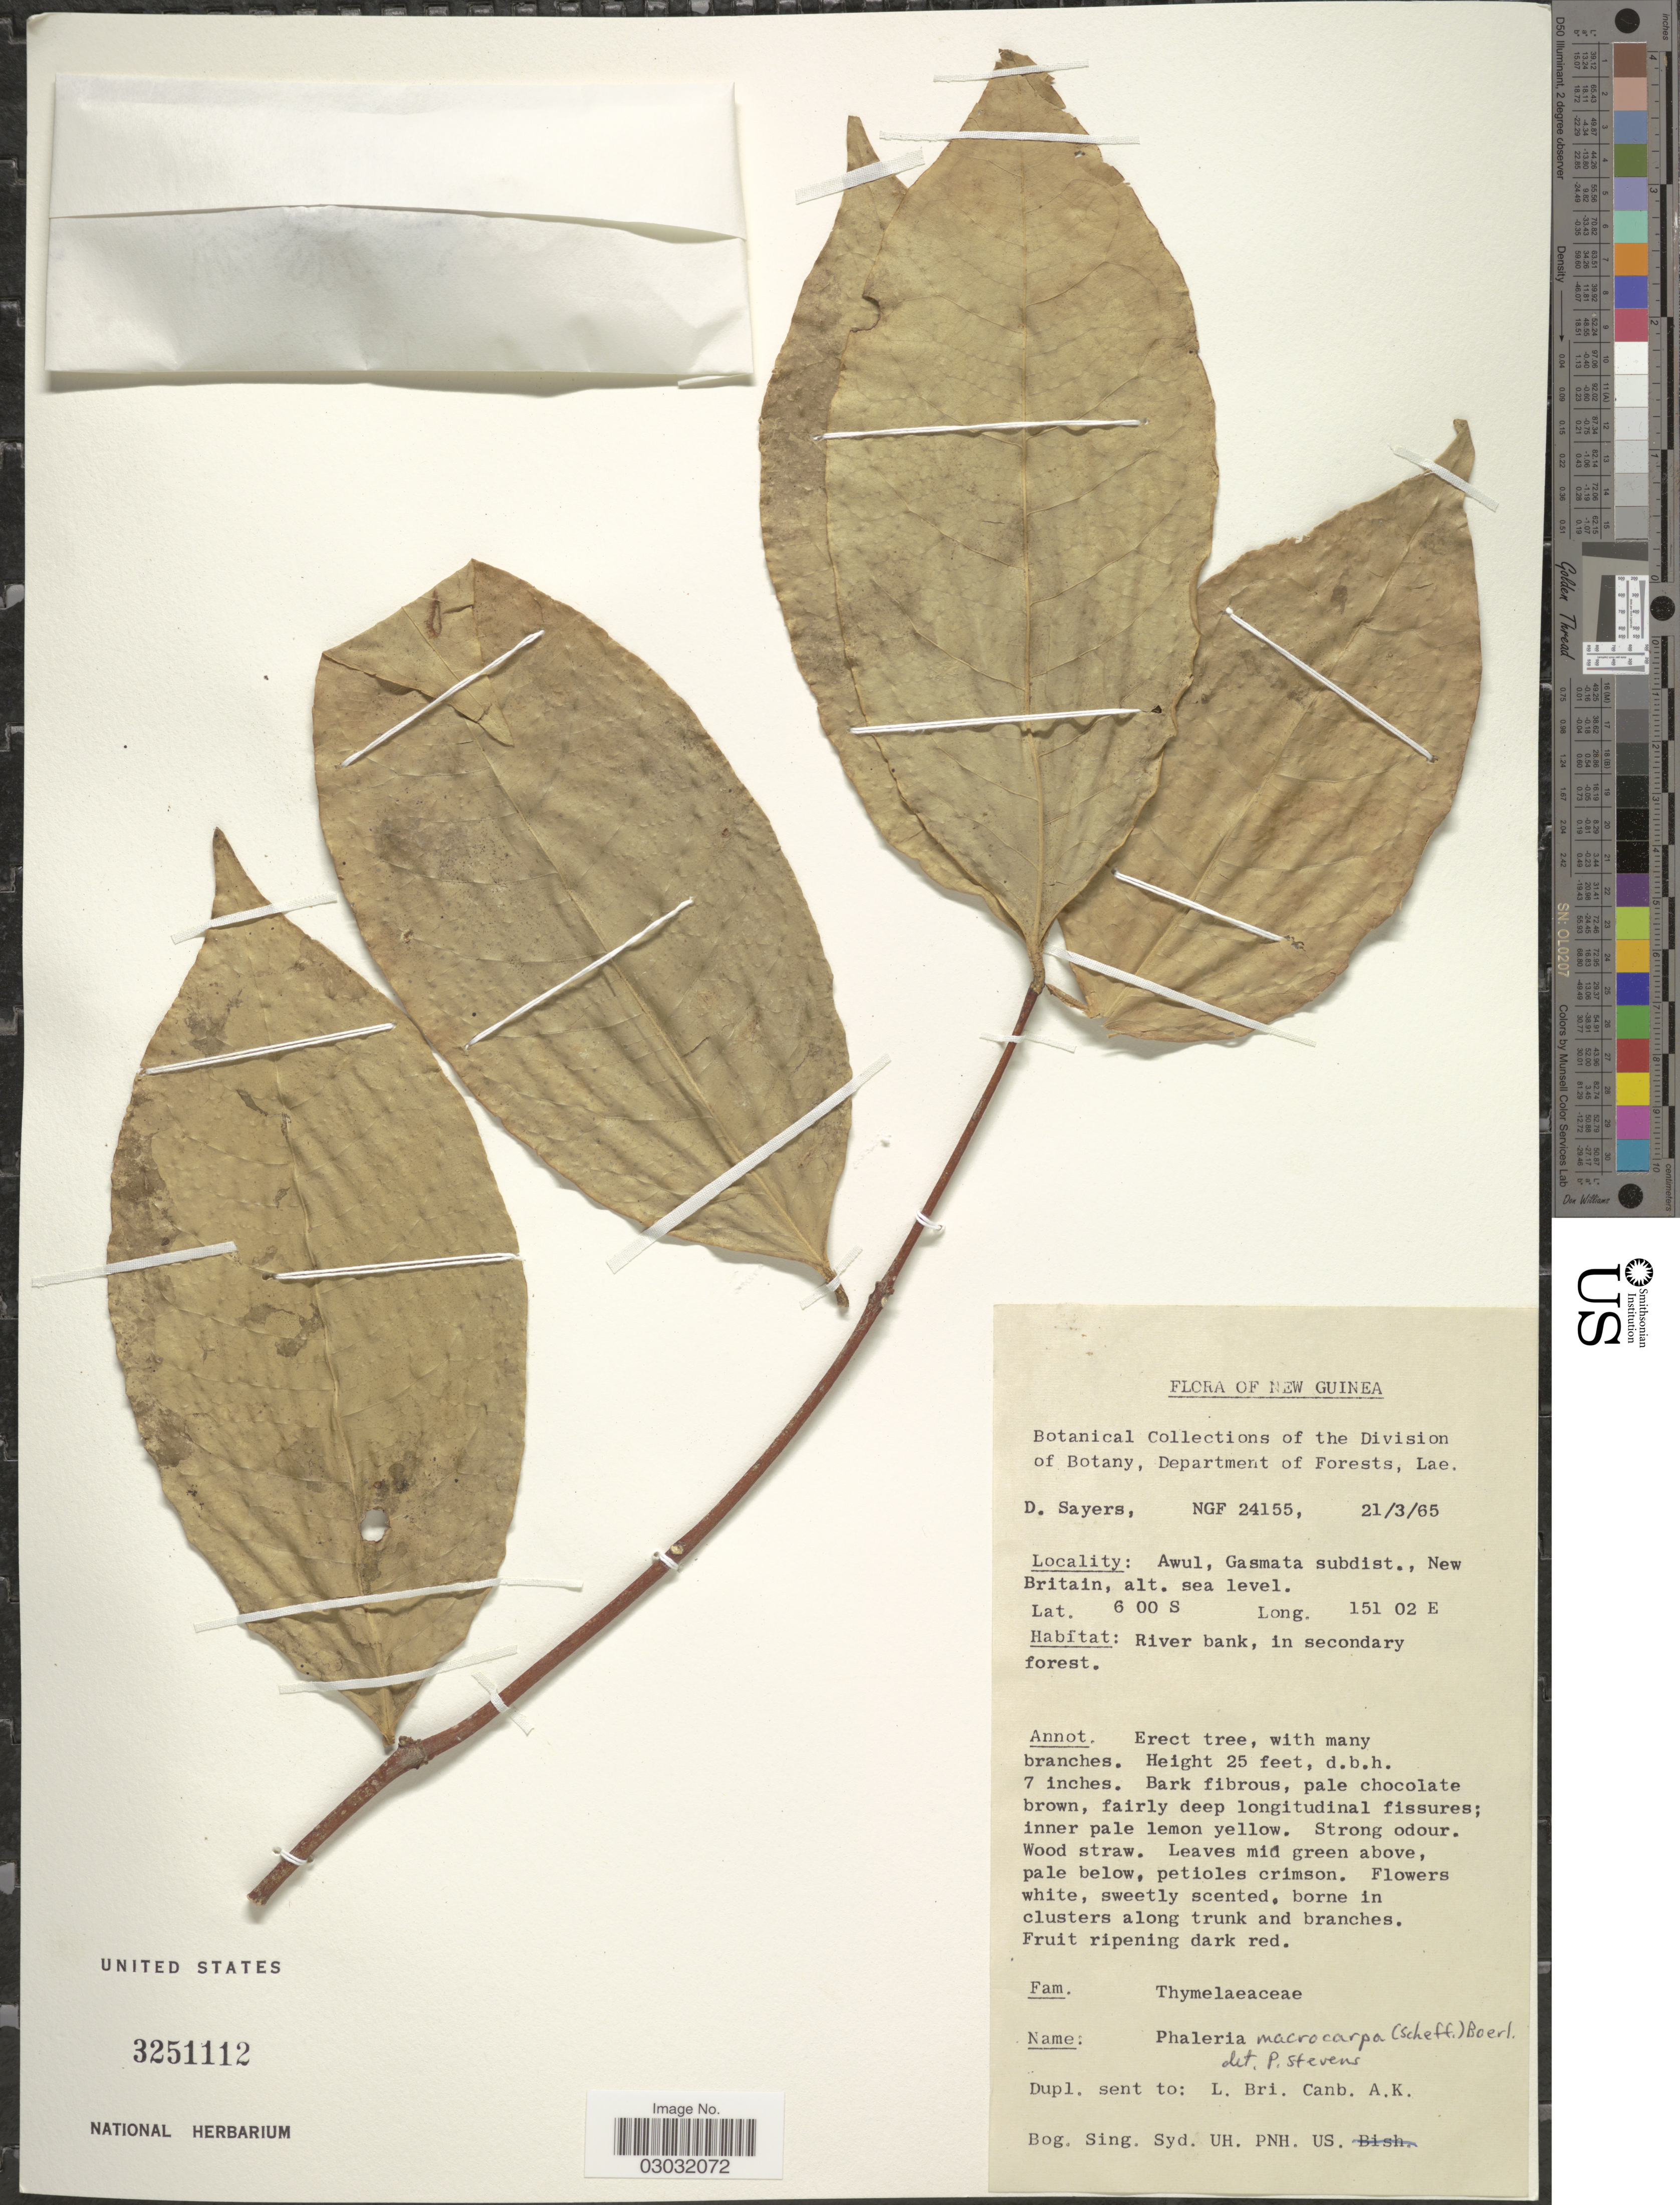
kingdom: Plantae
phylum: Tracheophyta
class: Magnoliopsida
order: Malvales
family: Thymelaeaceae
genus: Phaleria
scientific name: Phaleria macrocarpa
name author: (Scheff.) Boerl.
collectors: D. Sayers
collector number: NGF24155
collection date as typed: Transcribed d/m/y: 21/3/65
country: Papua New Guinea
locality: New Guinea, Awul, Gasmata subdist., New Britain.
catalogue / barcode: US 3251112